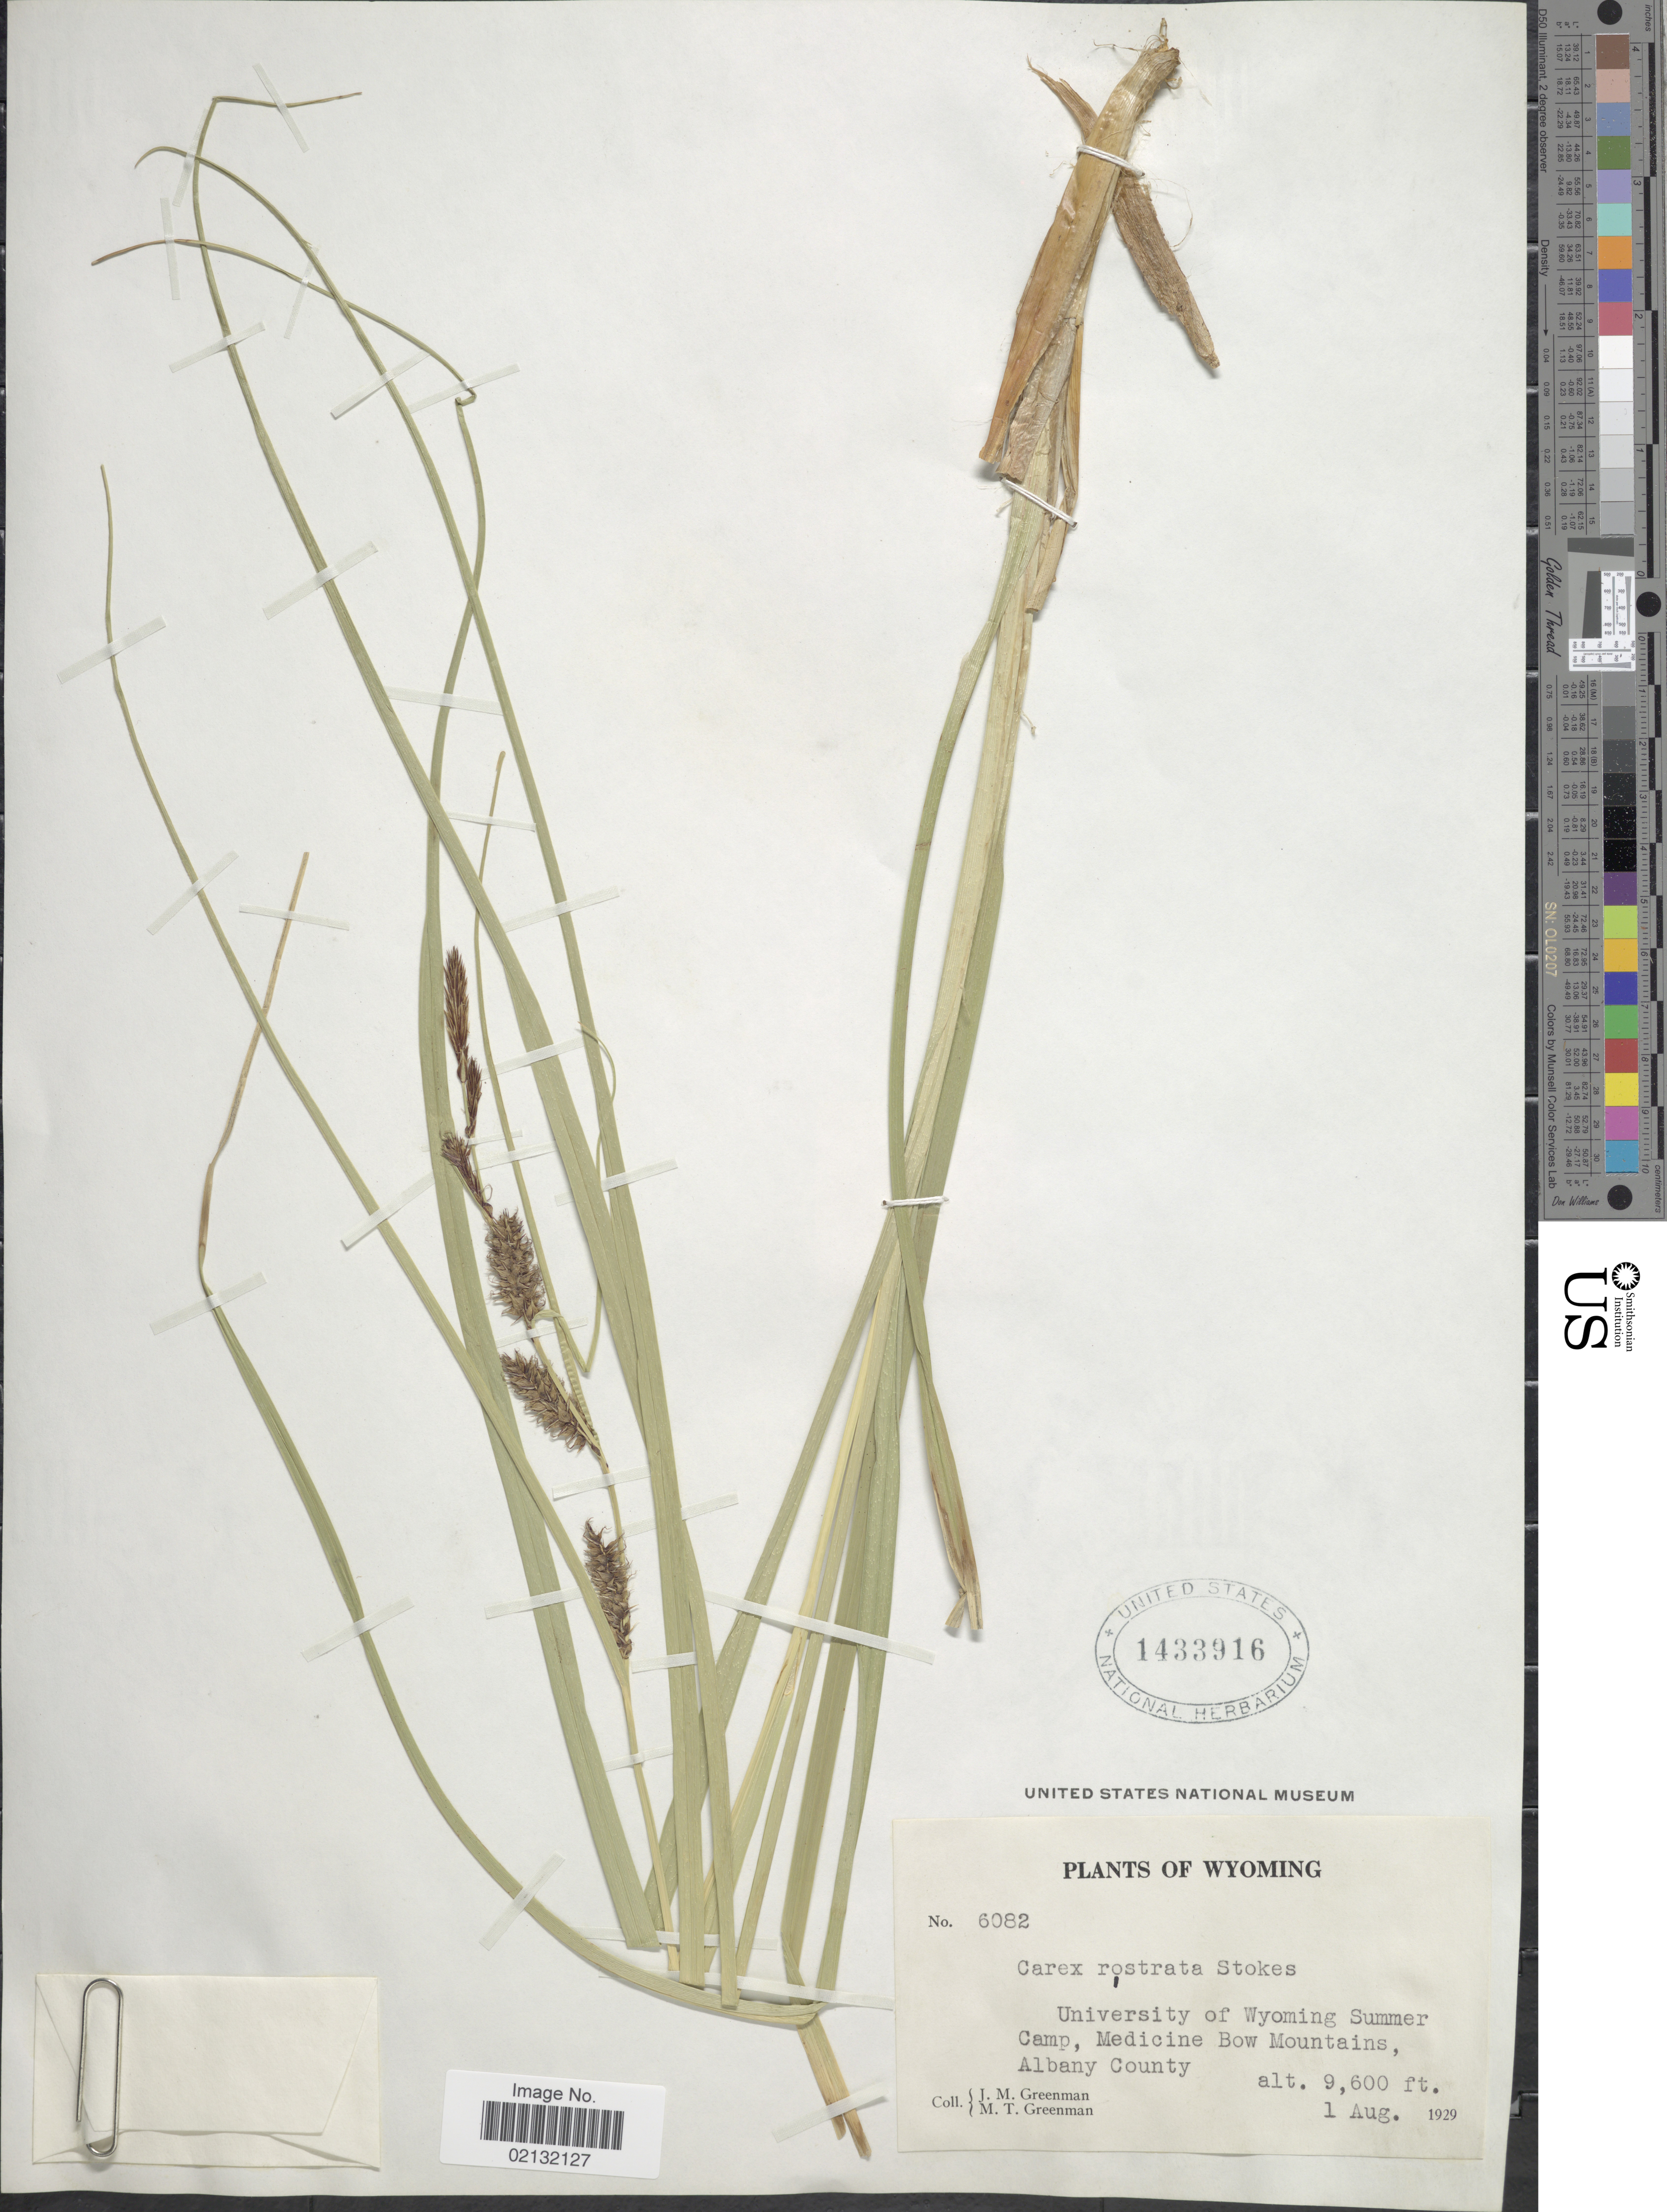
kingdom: Plantae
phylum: Tracheophyta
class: Liliopsida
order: Poales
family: Cyperaceae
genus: Carex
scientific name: Carex rostrata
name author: Stokes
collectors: J. M. Greenman & M. Greenman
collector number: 6082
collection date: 1929-08-01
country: United States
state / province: Wyoming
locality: Medicine Bow Mountains, Albany County.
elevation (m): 2926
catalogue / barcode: US 1433916